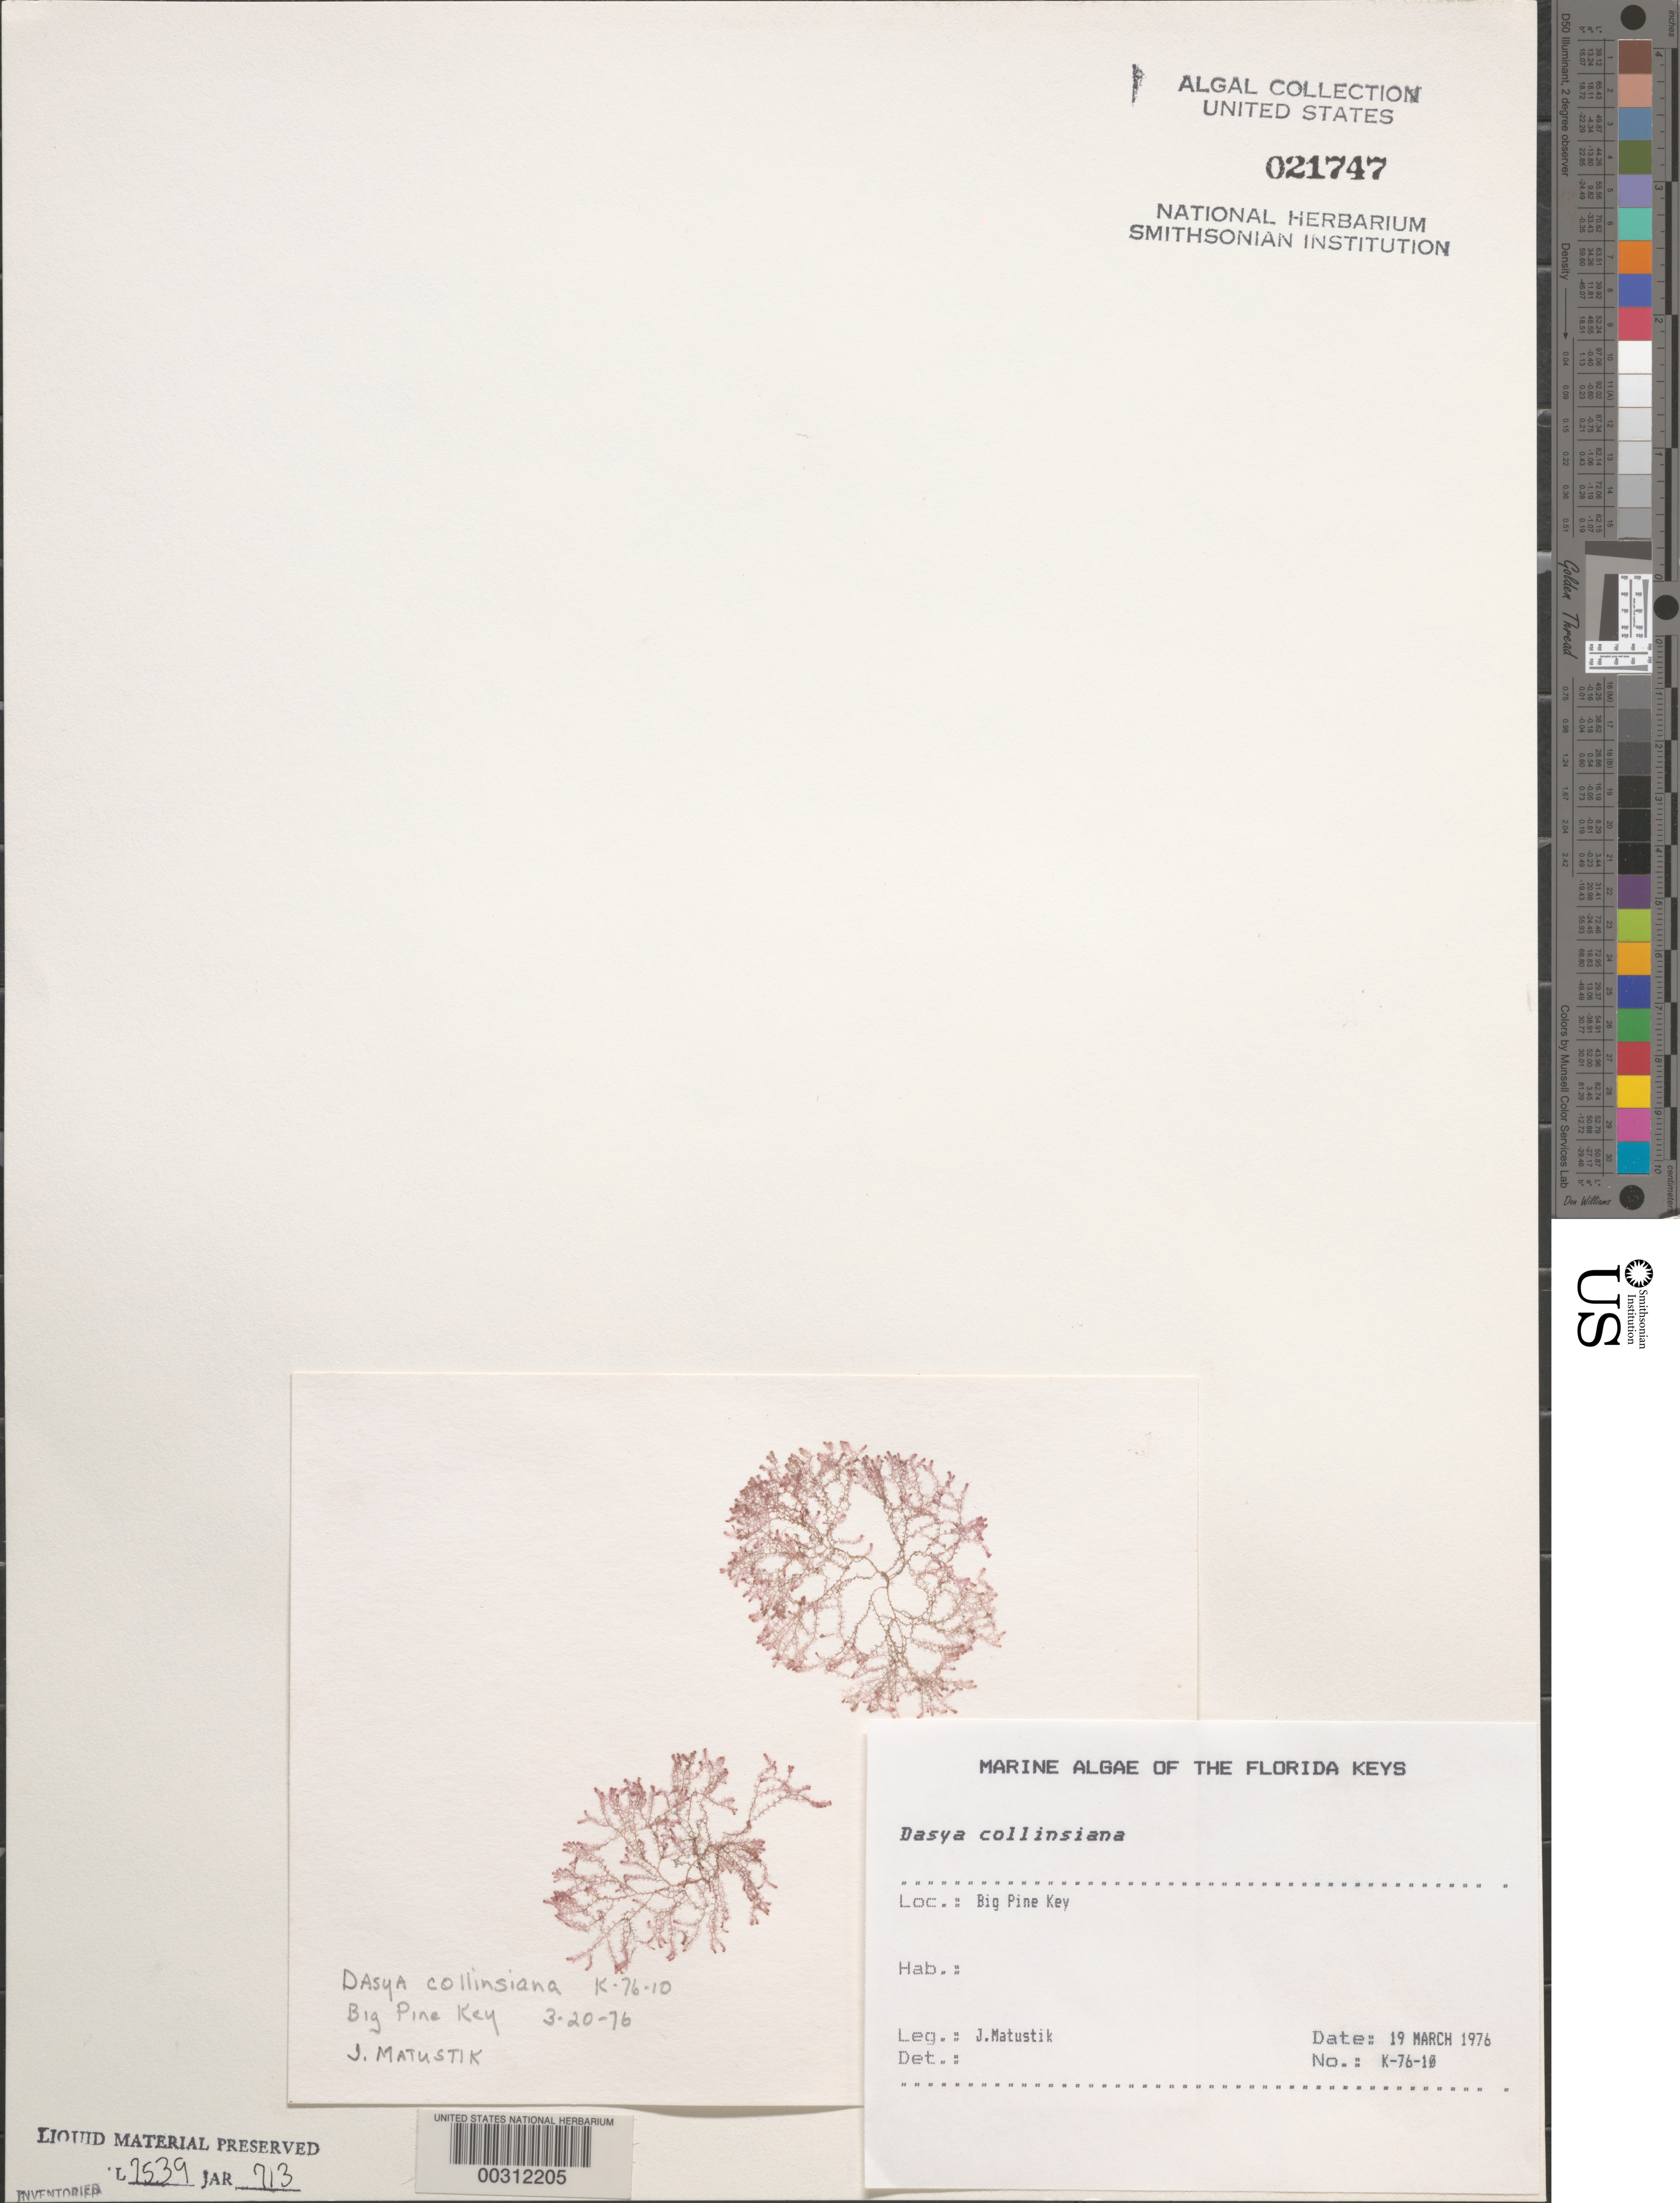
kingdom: Plantae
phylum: Rhodophyta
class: Florideophyceae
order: Ceramiales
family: Dasyaceae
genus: Dasysiphonia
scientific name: Dasysiphonia collinsiana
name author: (M. Howe) M.M.Cassidy et al.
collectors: J. Matustik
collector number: K-76-10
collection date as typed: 19 Mar 1976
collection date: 1976-03-19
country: United States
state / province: Florida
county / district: Monroe County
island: Big Pine Key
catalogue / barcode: US 21747